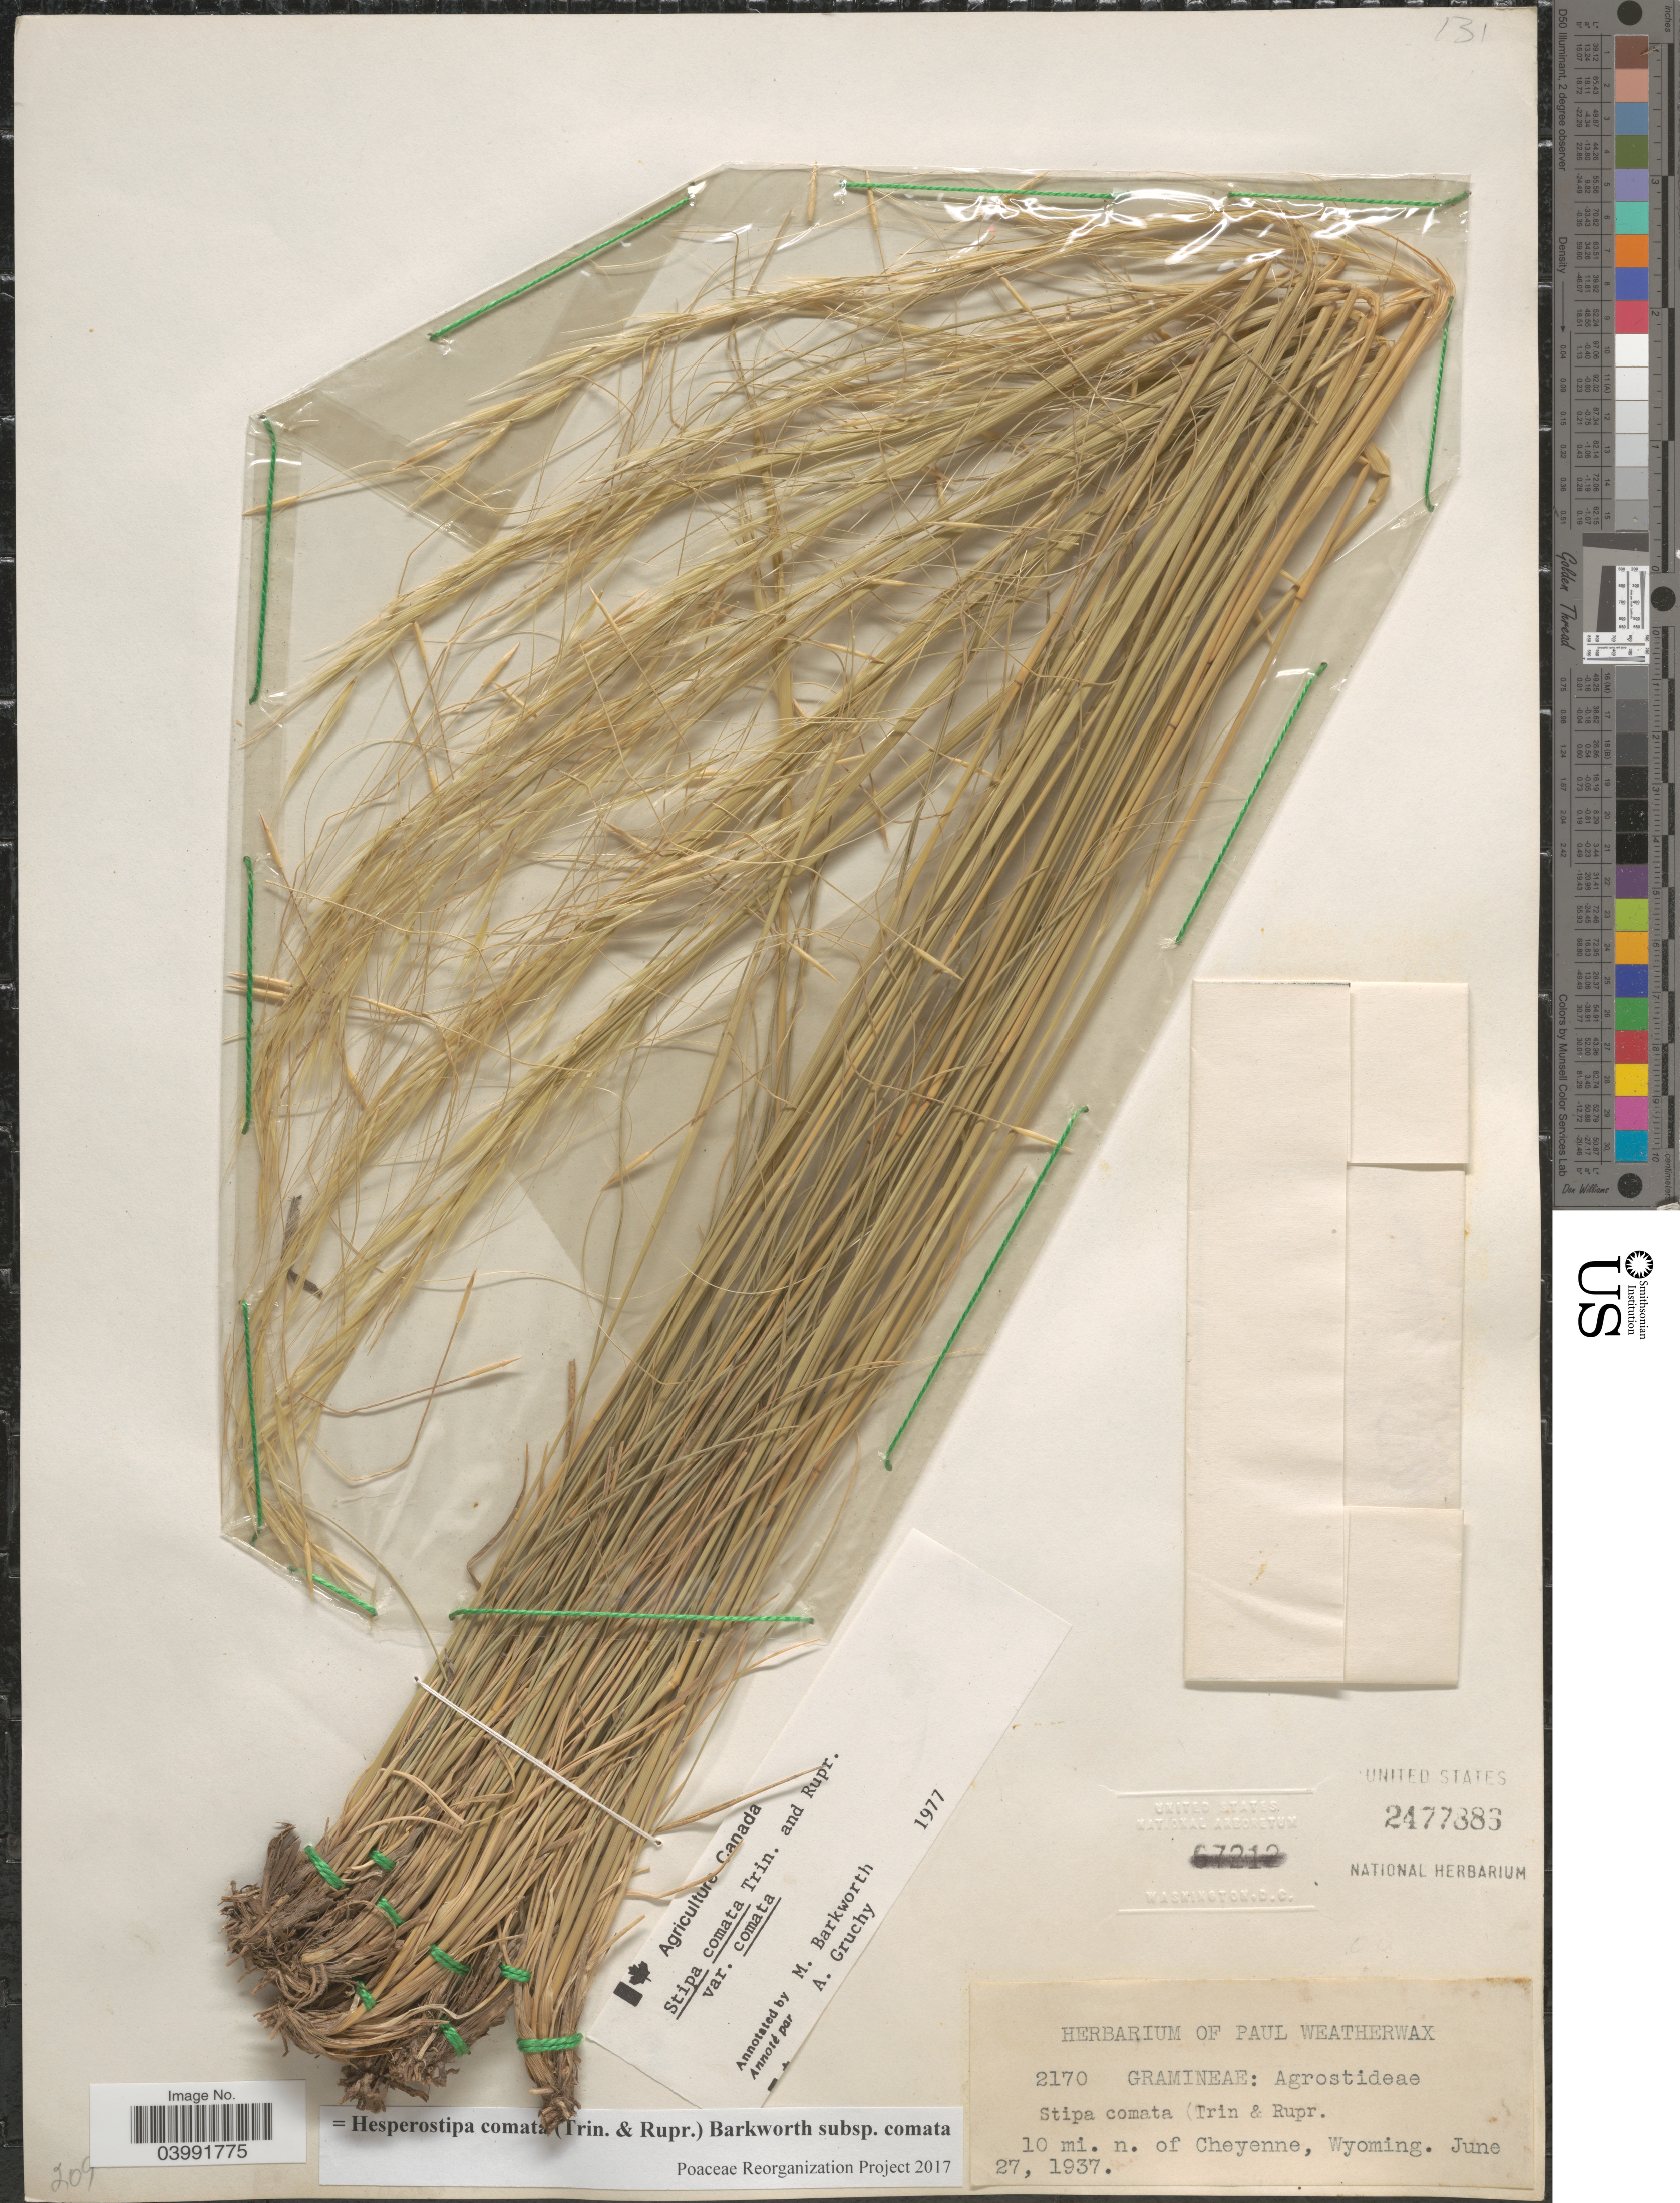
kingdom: Plantae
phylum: Tracheophyta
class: Liliopsida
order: Poales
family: Poaceae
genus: Hesperostipa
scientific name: Hesperostipa comata subsp. comata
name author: (Trin. & Rupr.) Barkworth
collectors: Ex herb. Paul Weatherwax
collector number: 2170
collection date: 1937-06-27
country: United States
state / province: Wyoming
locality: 10 mi. n. of Cheyenne.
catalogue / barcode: US 2477886